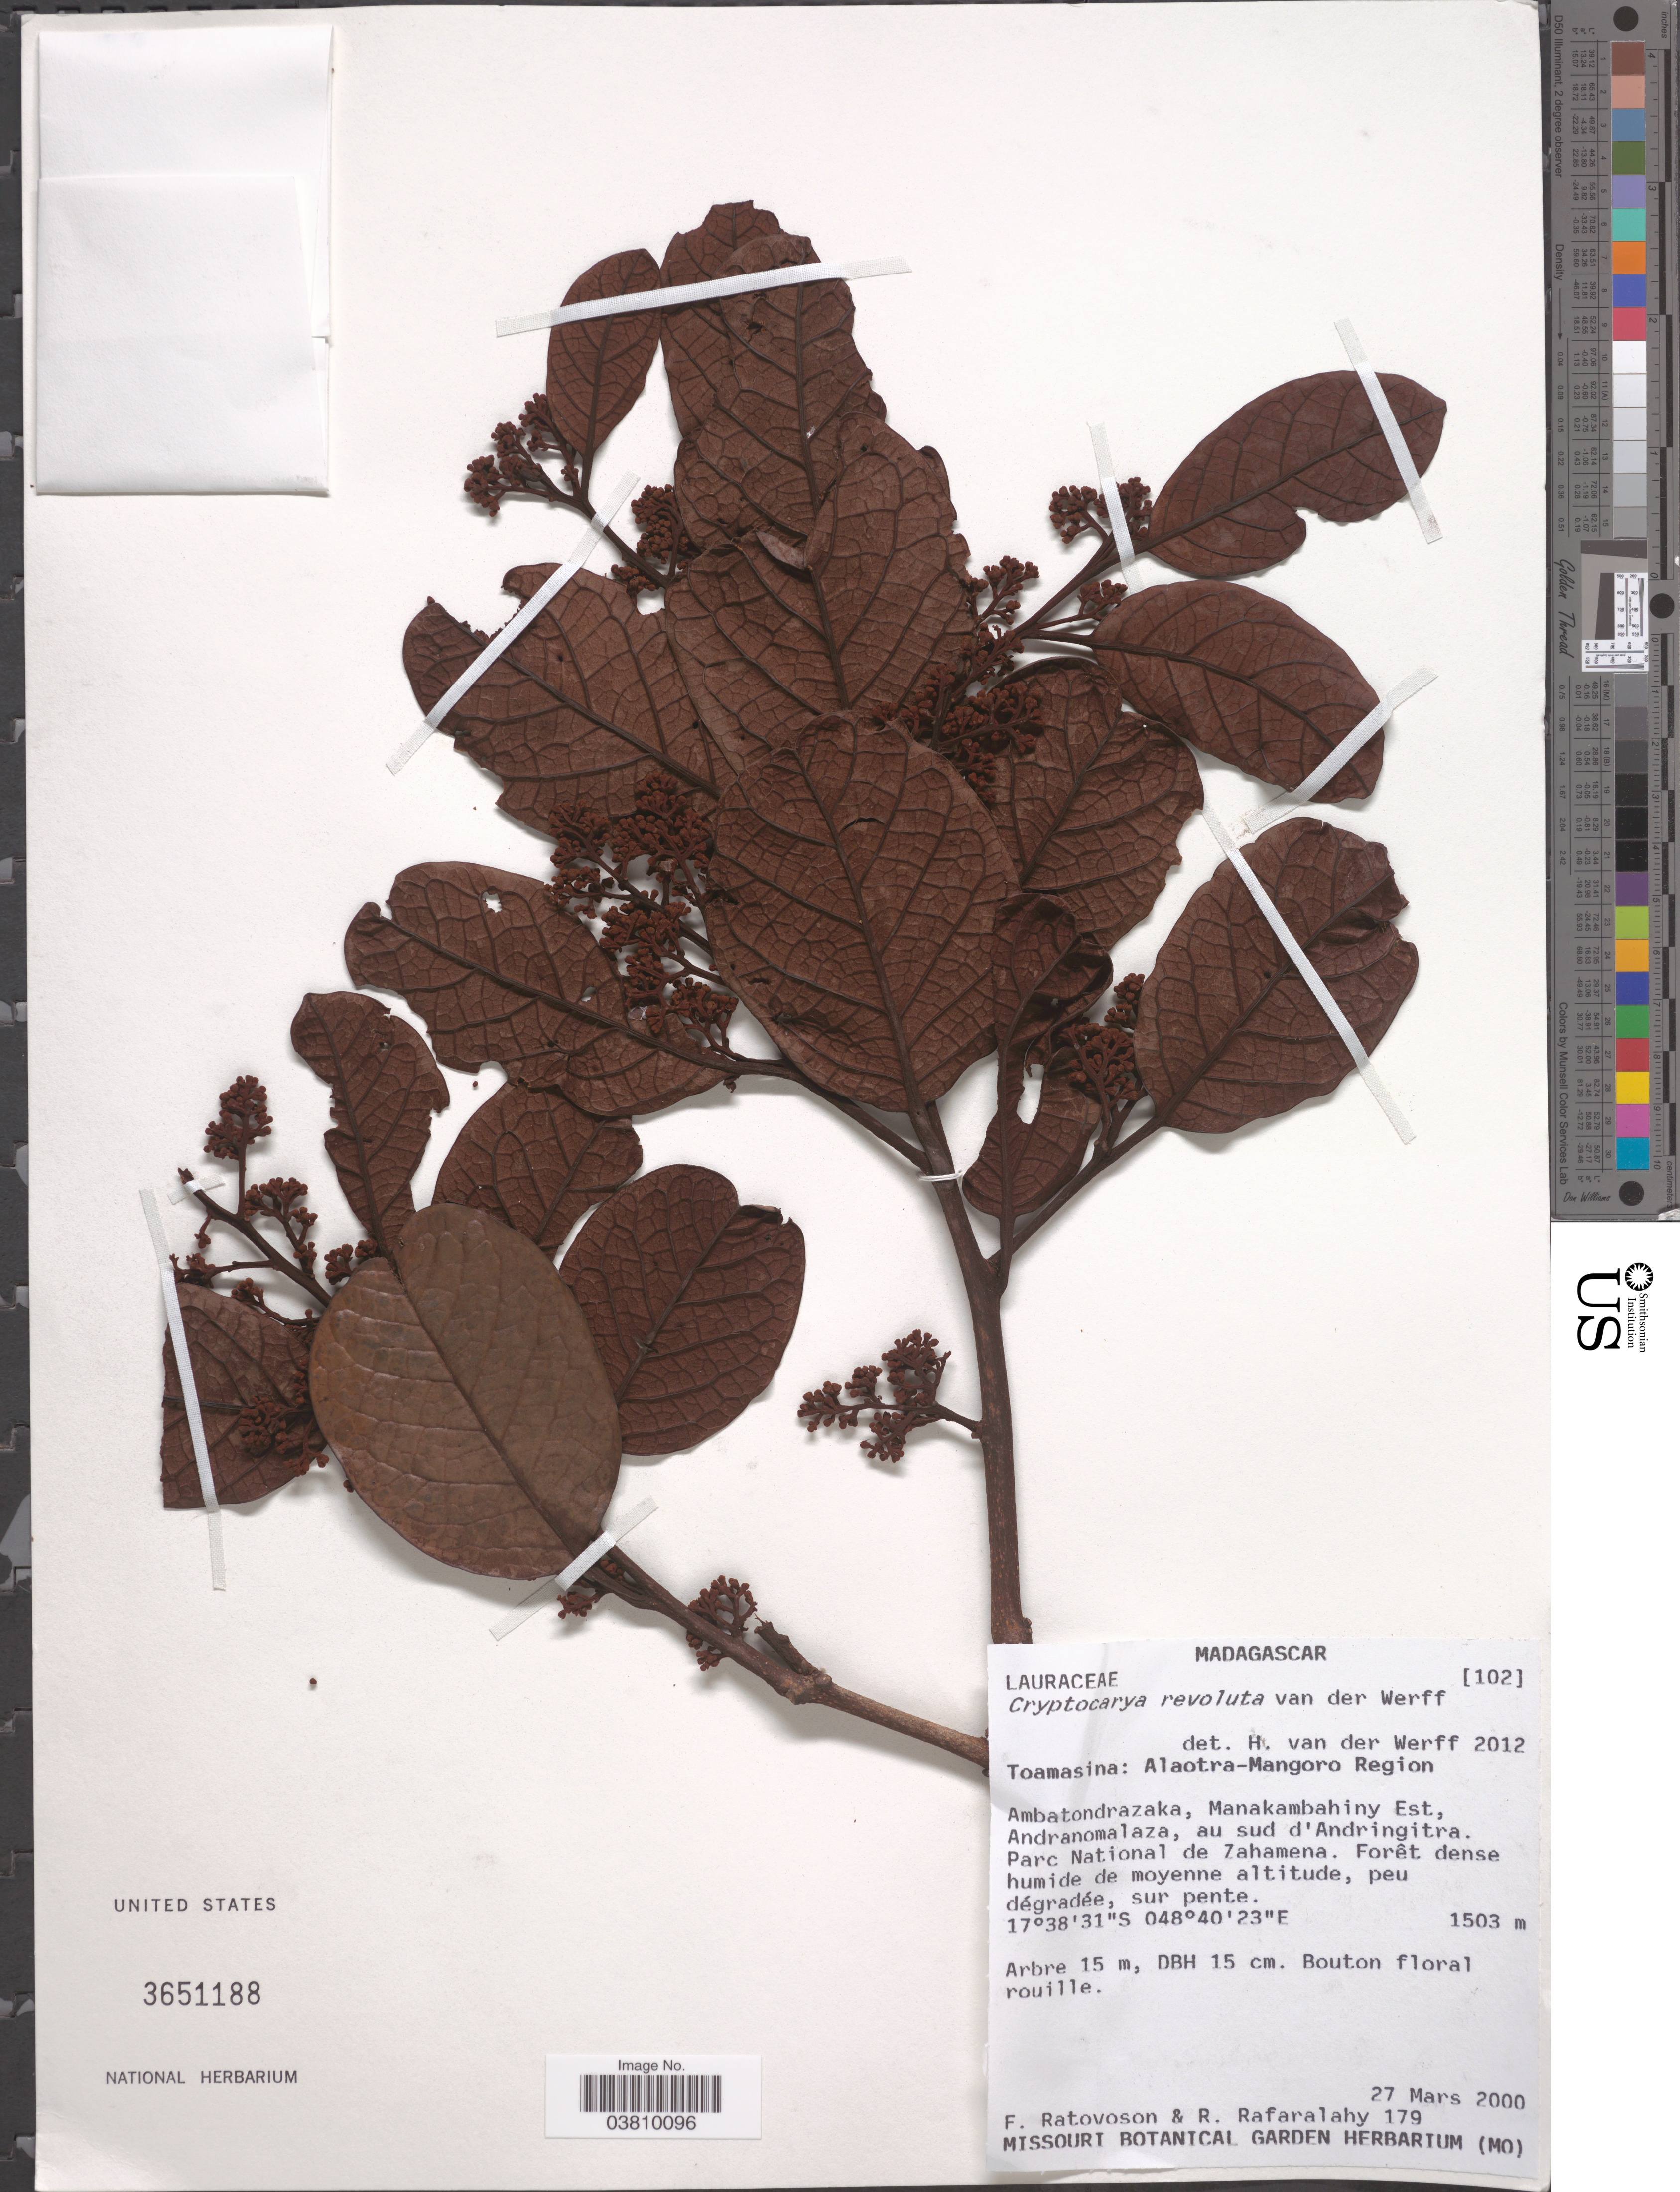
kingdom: Plantae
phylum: Tracheophyta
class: Magnoliopsida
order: Laurales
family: Lauraceae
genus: Cryptocarya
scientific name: Cryptocarya revoluta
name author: van der Werff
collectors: F. Ratovoson & R. Rafaralahy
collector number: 179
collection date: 2000-03-27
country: Madagascar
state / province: Alaotra Mangoro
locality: Alaotra - Mangoro Region. Ambatondrazaka, Manakambahiny Est, Andranomalaza, au sud d'Andringitra. Parc National de Zahamena.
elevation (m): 1503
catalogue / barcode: US 3651188